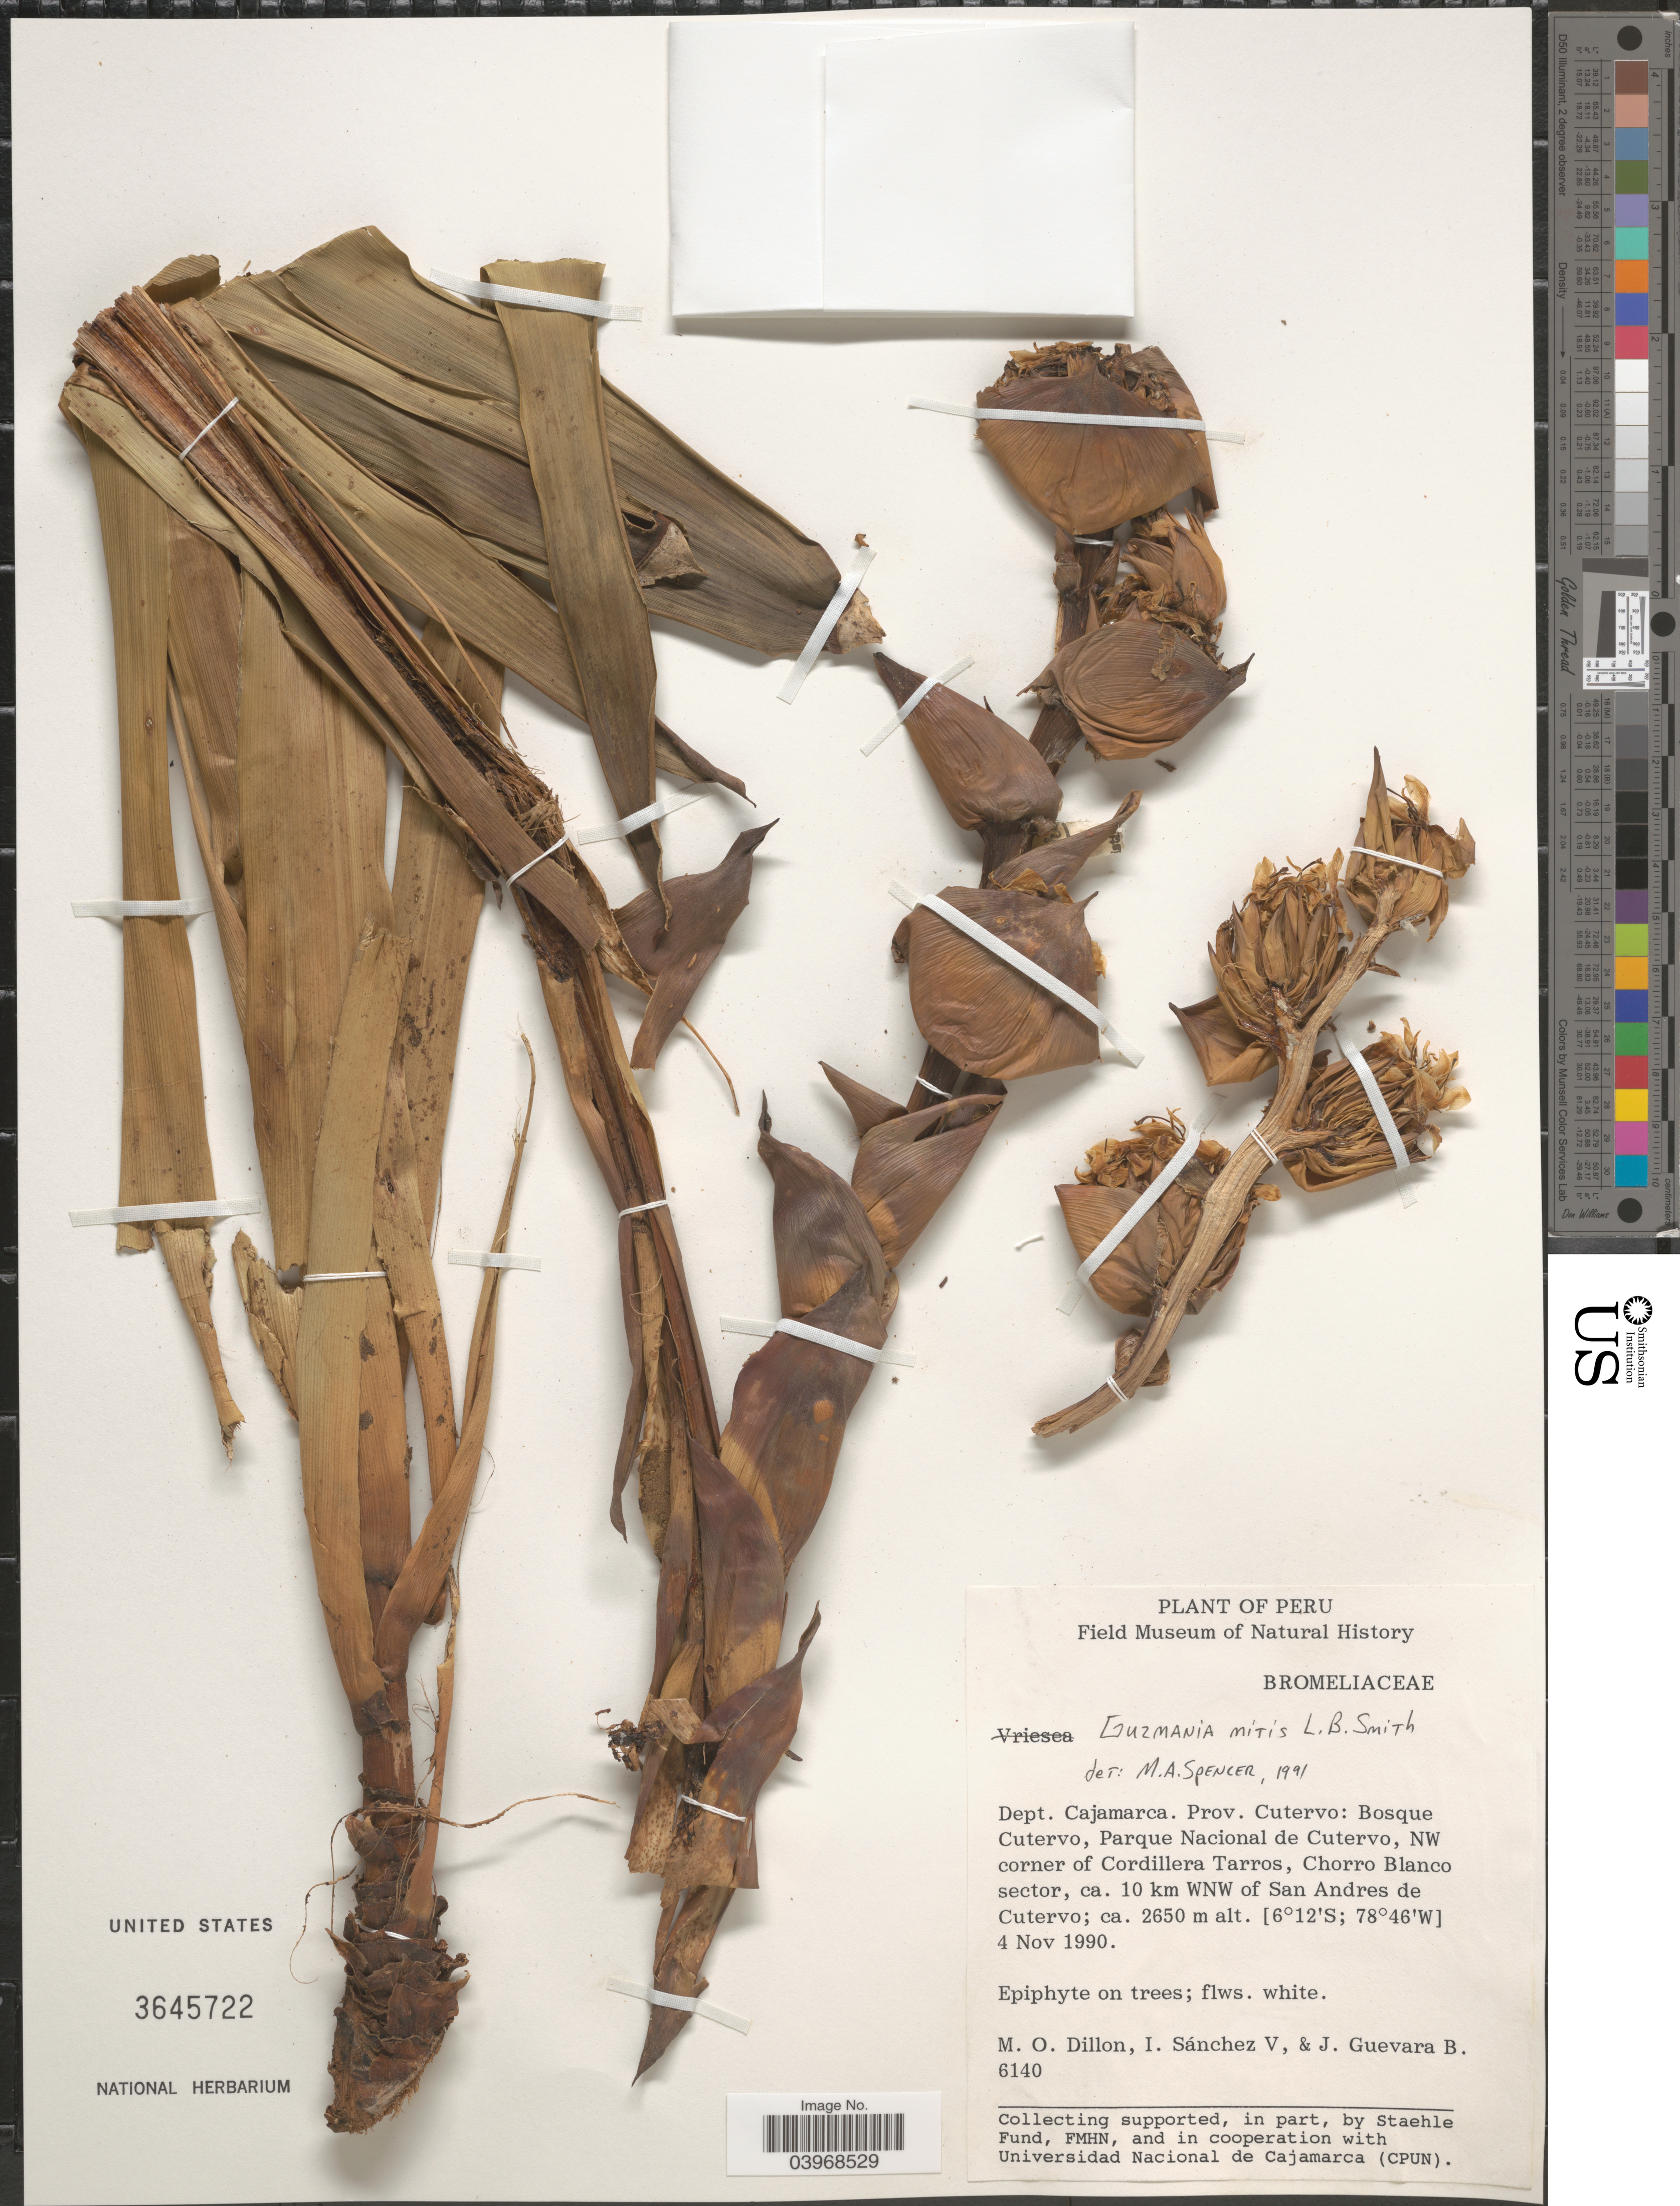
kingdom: Plantae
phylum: Tracheophyta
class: Liliopsida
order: Poales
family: Bromeliaceae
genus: Guzmania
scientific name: Guzmania mitis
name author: L.B. Sm.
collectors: M. O. Dillon, I. Sánchez Vega & J. Guevara B.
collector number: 6140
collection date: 1990-11-04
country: Peru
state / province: Cajamarca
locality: Dept. Cajamarca. Prov. Cutervo: Bosque Cutervo, Parque Nacional de Cutervo, NW corner of Cordillera Tarros, Chorro Blanco sector, ca. 10 km WNW of San Andres de Cutervo.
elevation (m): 2650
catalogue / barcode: US 3645722